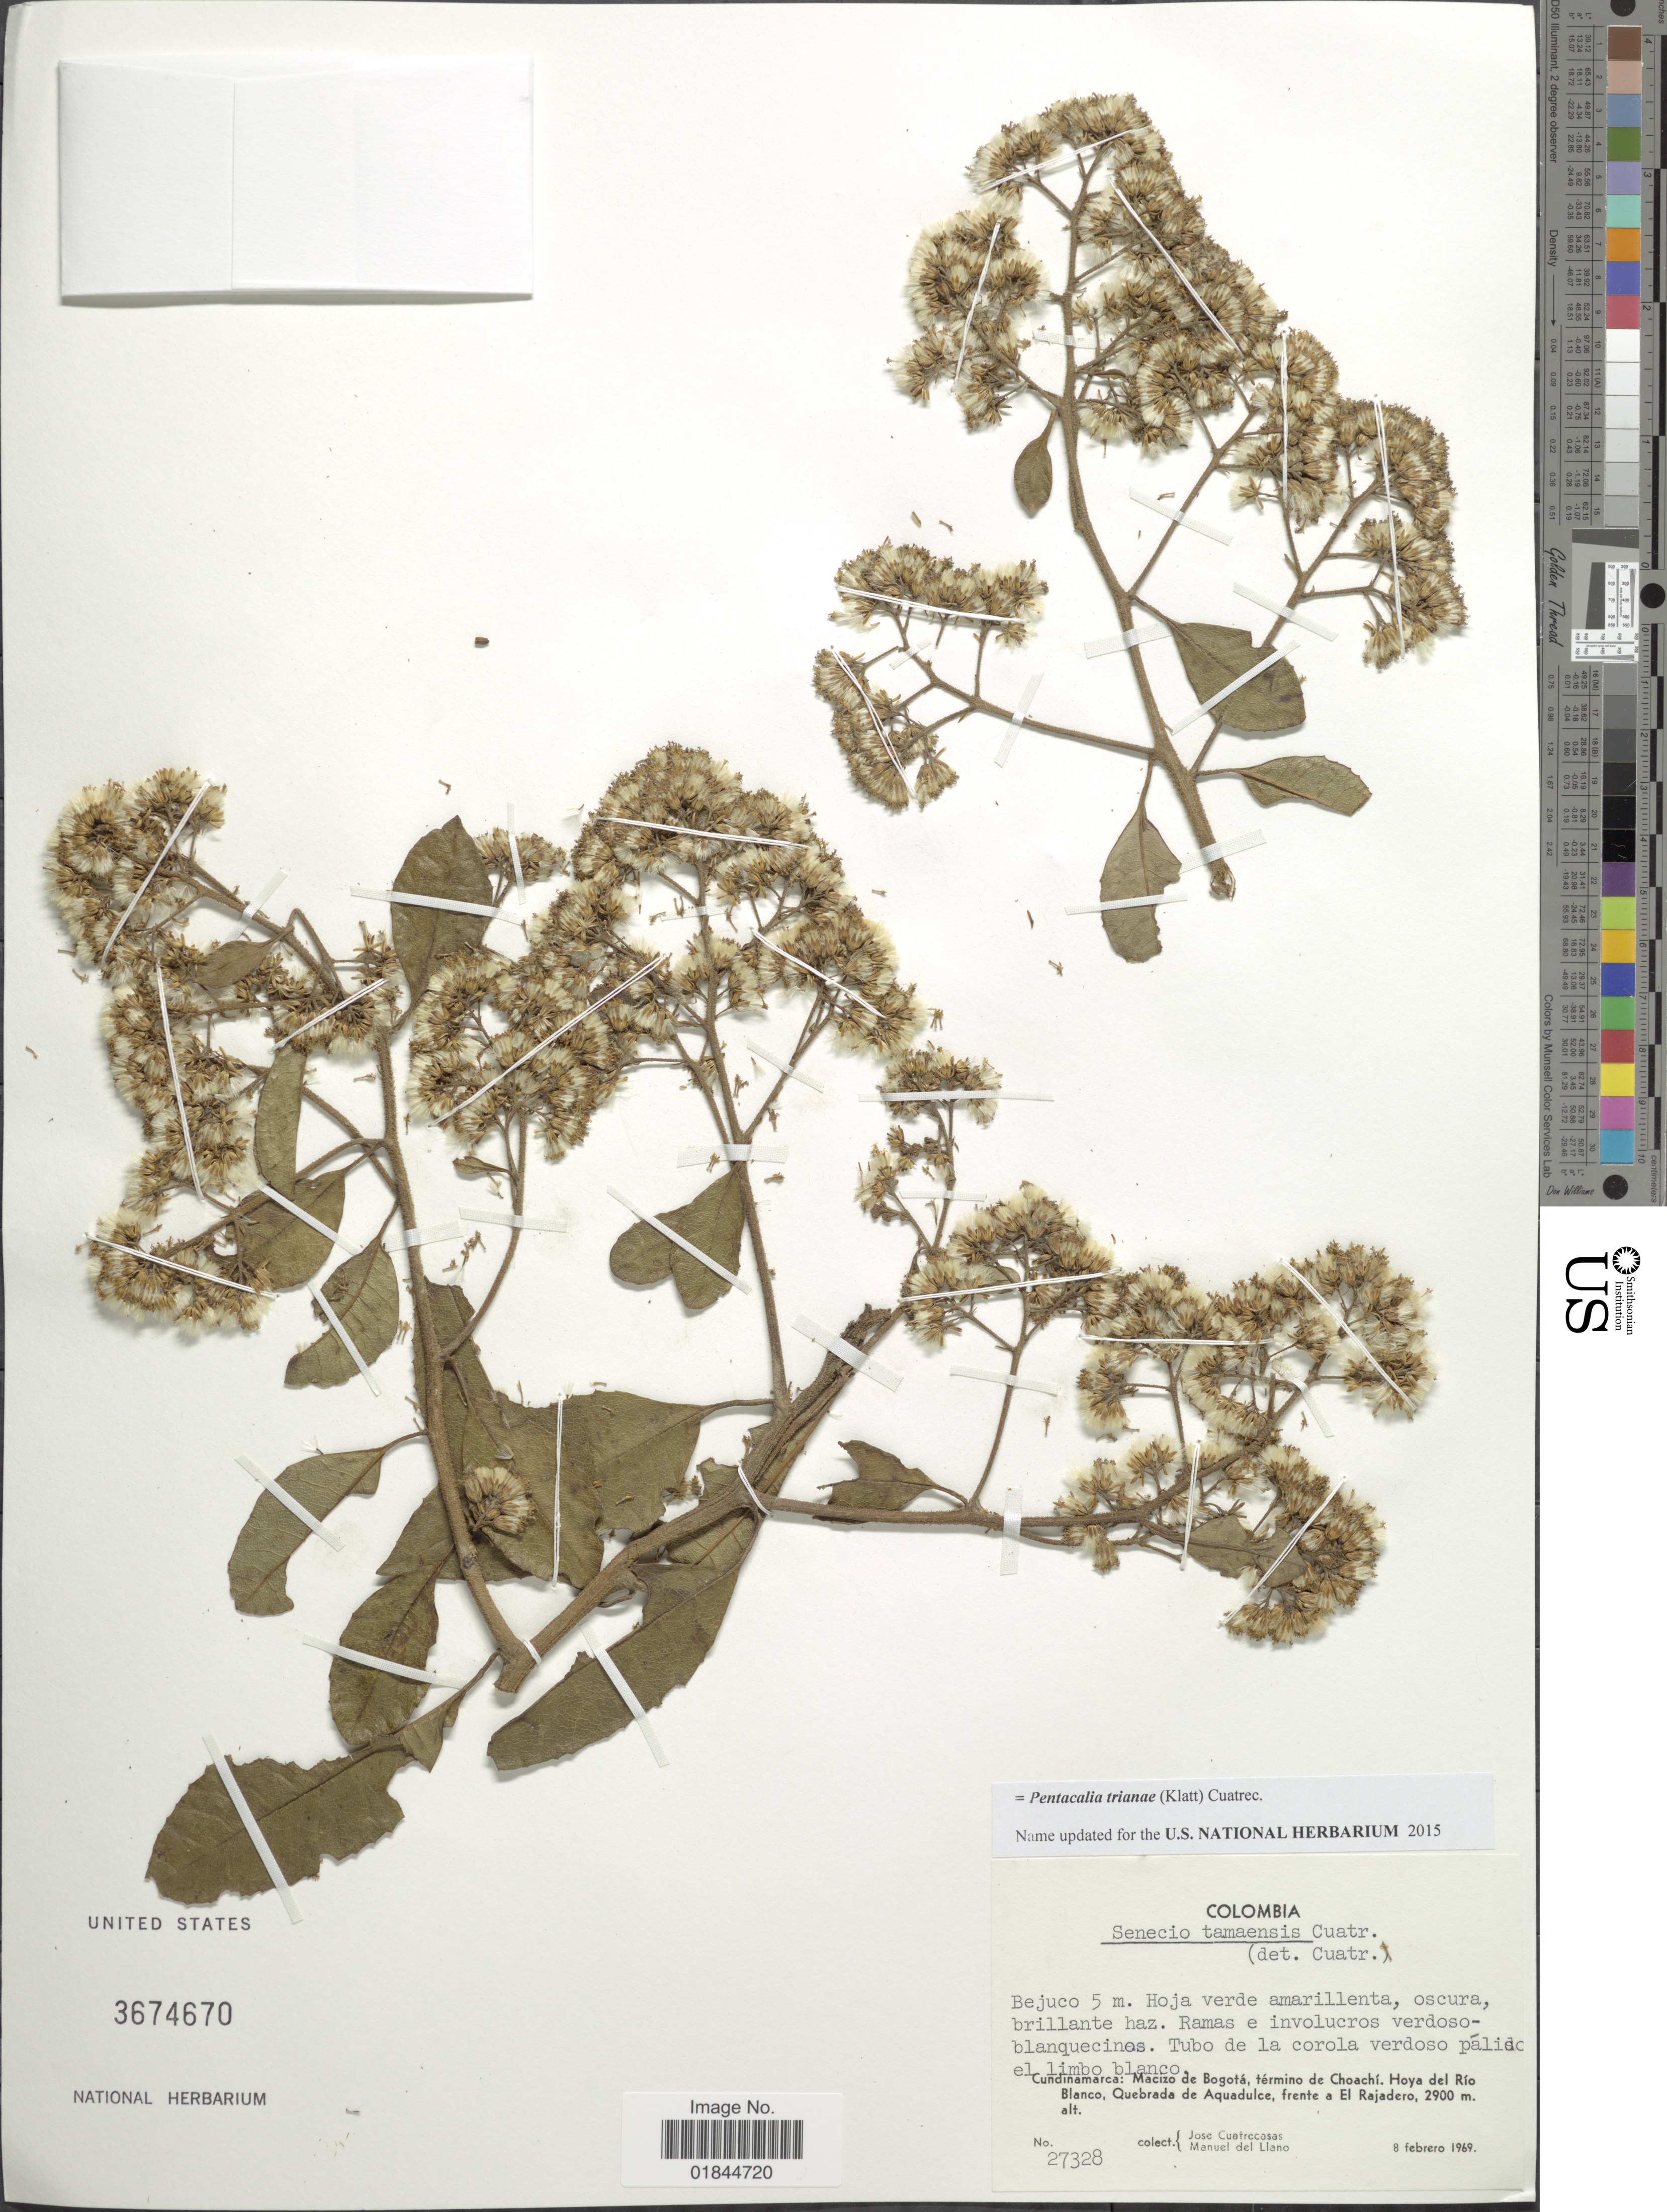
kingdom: Plantae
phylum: Tracheophyta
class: Magnoliopsida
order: Asterales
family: Asteraceae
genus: Pentacalia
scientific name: Pentacalia trianae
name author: (Klatt) Cuatrec.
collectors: J. Cuatrecasas & M. d. Llano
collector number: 27328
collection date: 1969-02-08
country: Colombia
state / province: Cundinamarca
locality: Cundinamarca: Macizo de Bogota, termino de Choachi. hoya del Rio Blanco, Quebrada de Aquadulce, frente a El Rajadero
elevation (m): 2900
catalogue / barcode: US 3674670